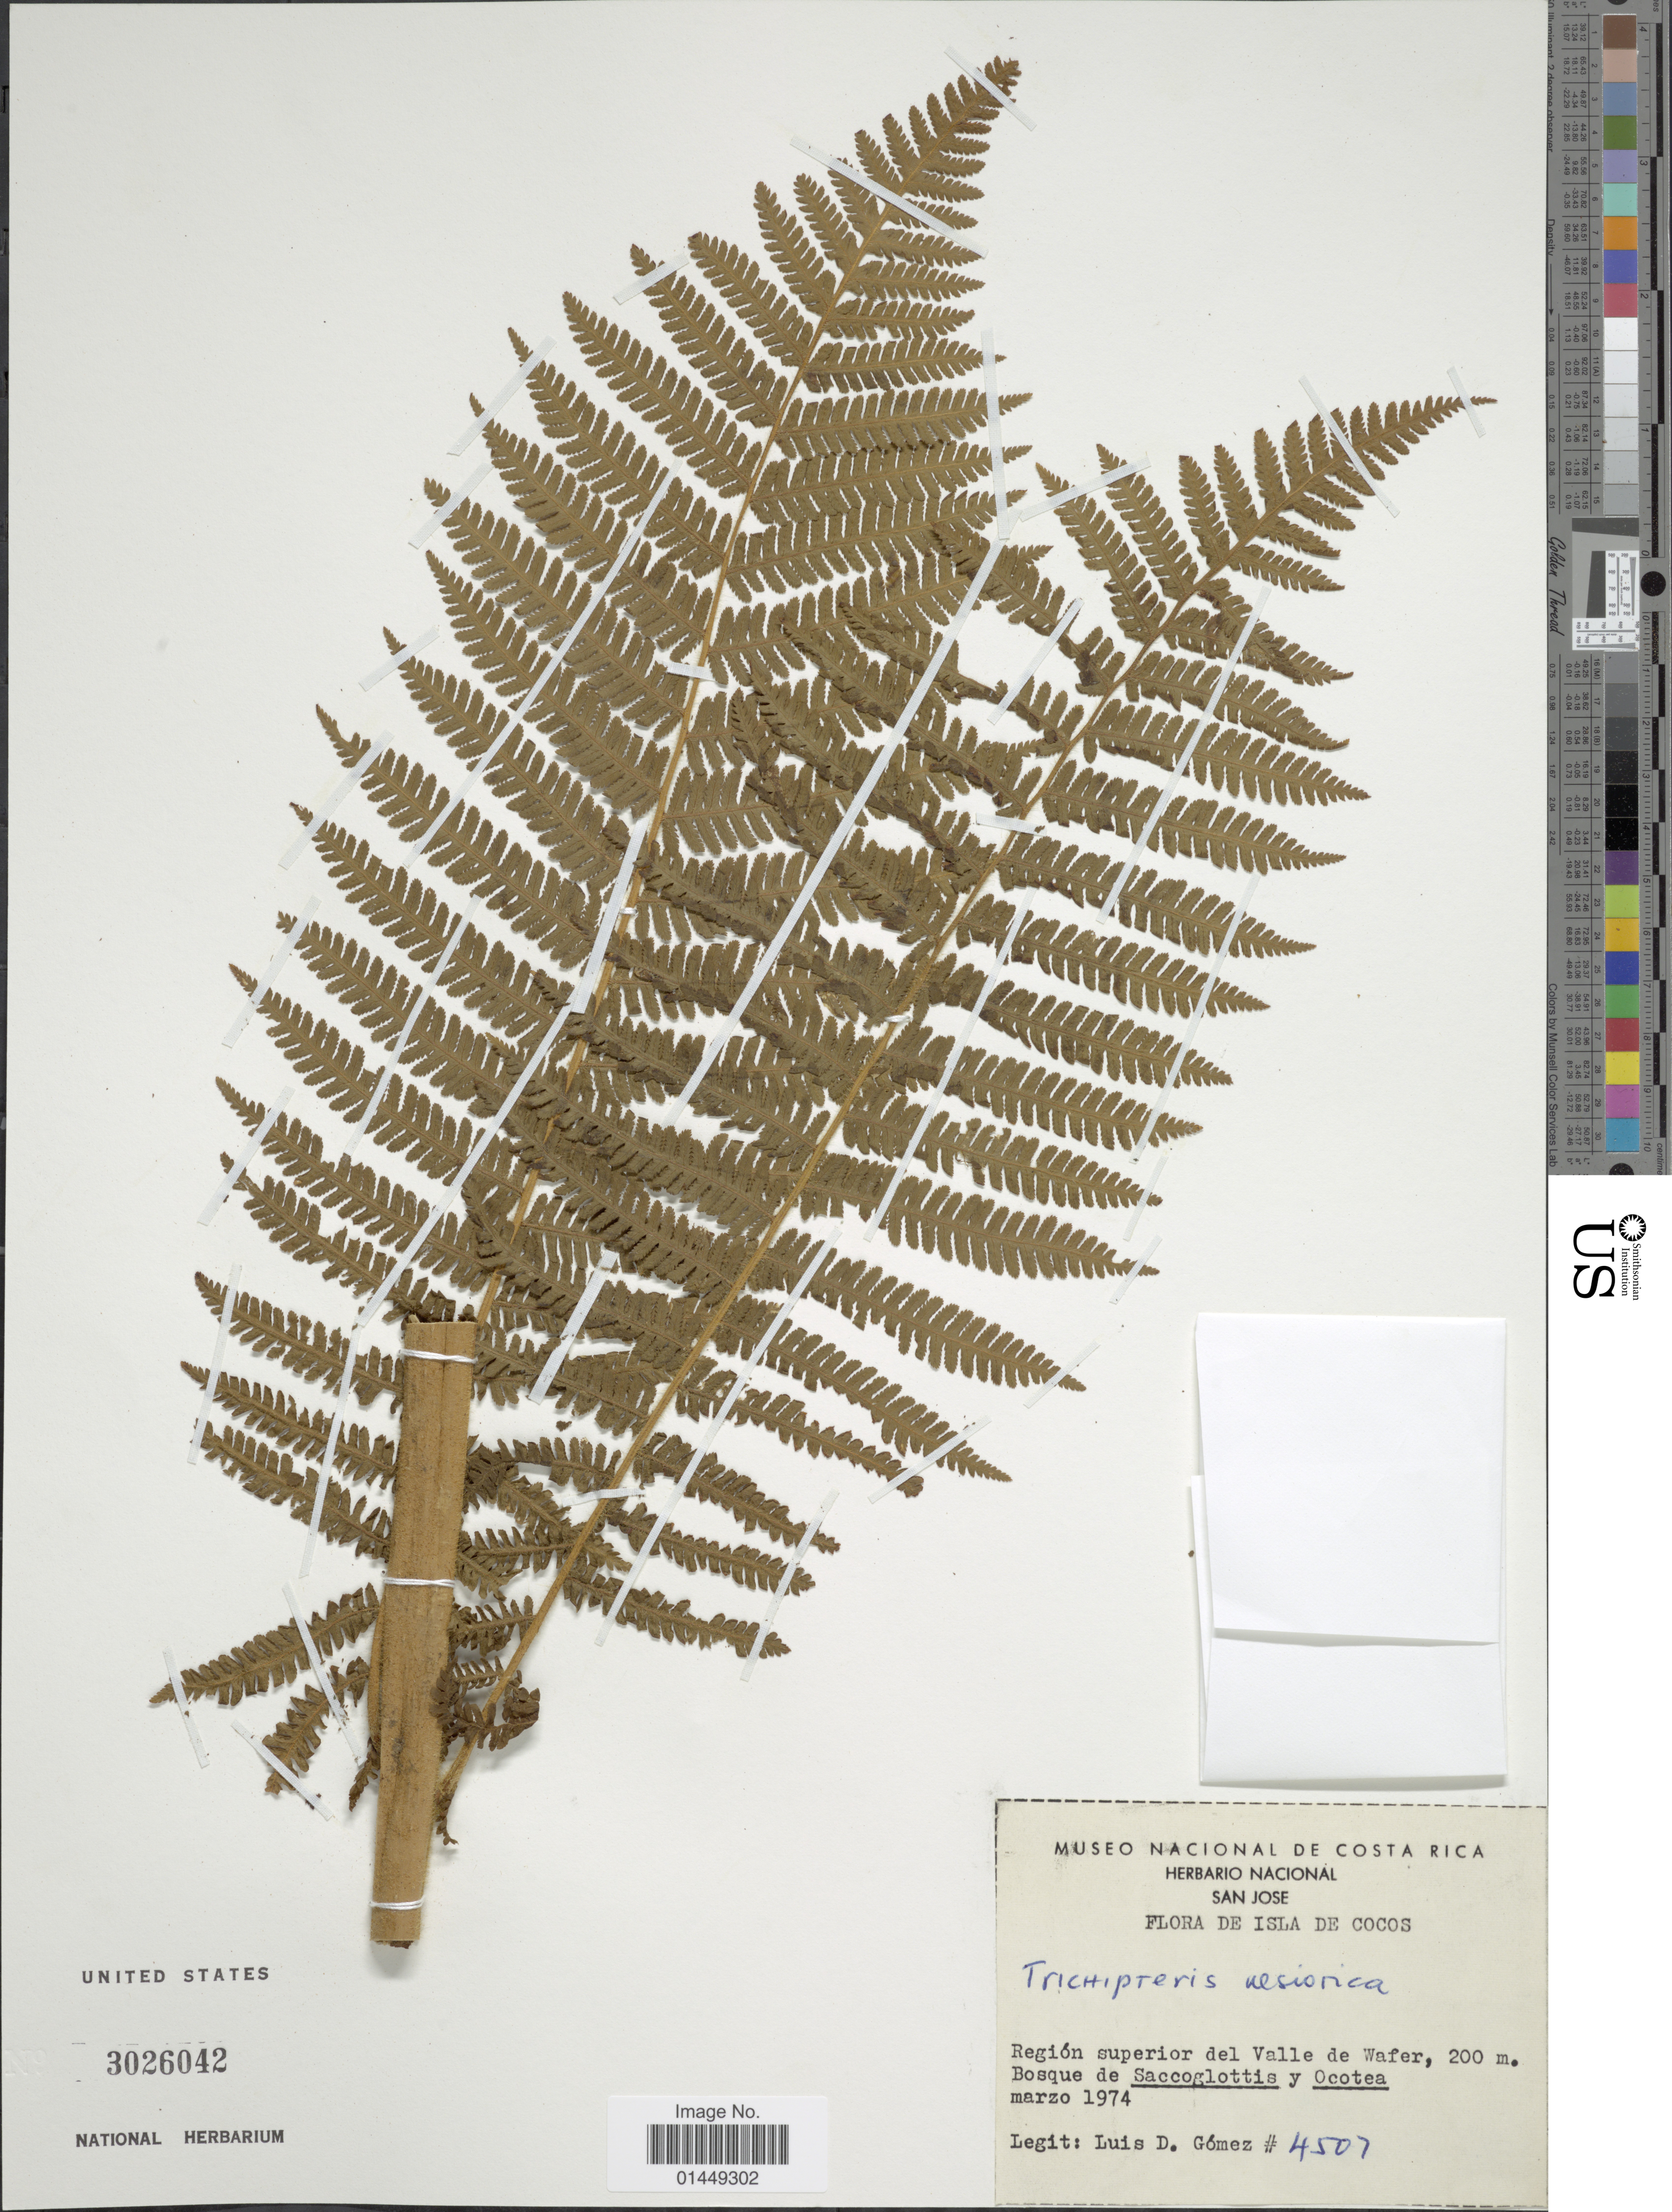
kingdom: Plantae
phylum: Tracheophyta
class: Polypodiopsida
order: Cyatheales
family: Cyatheaceae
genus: Cyathea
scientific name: Cyathea nesiotica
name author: (Maxon) Domin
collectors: L. Gomez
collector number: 4507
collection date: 1974-03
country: Costa Rica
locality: Isla de Cocos. Región superior del Valle de Wafer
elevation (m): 200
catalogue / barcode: US 3026042